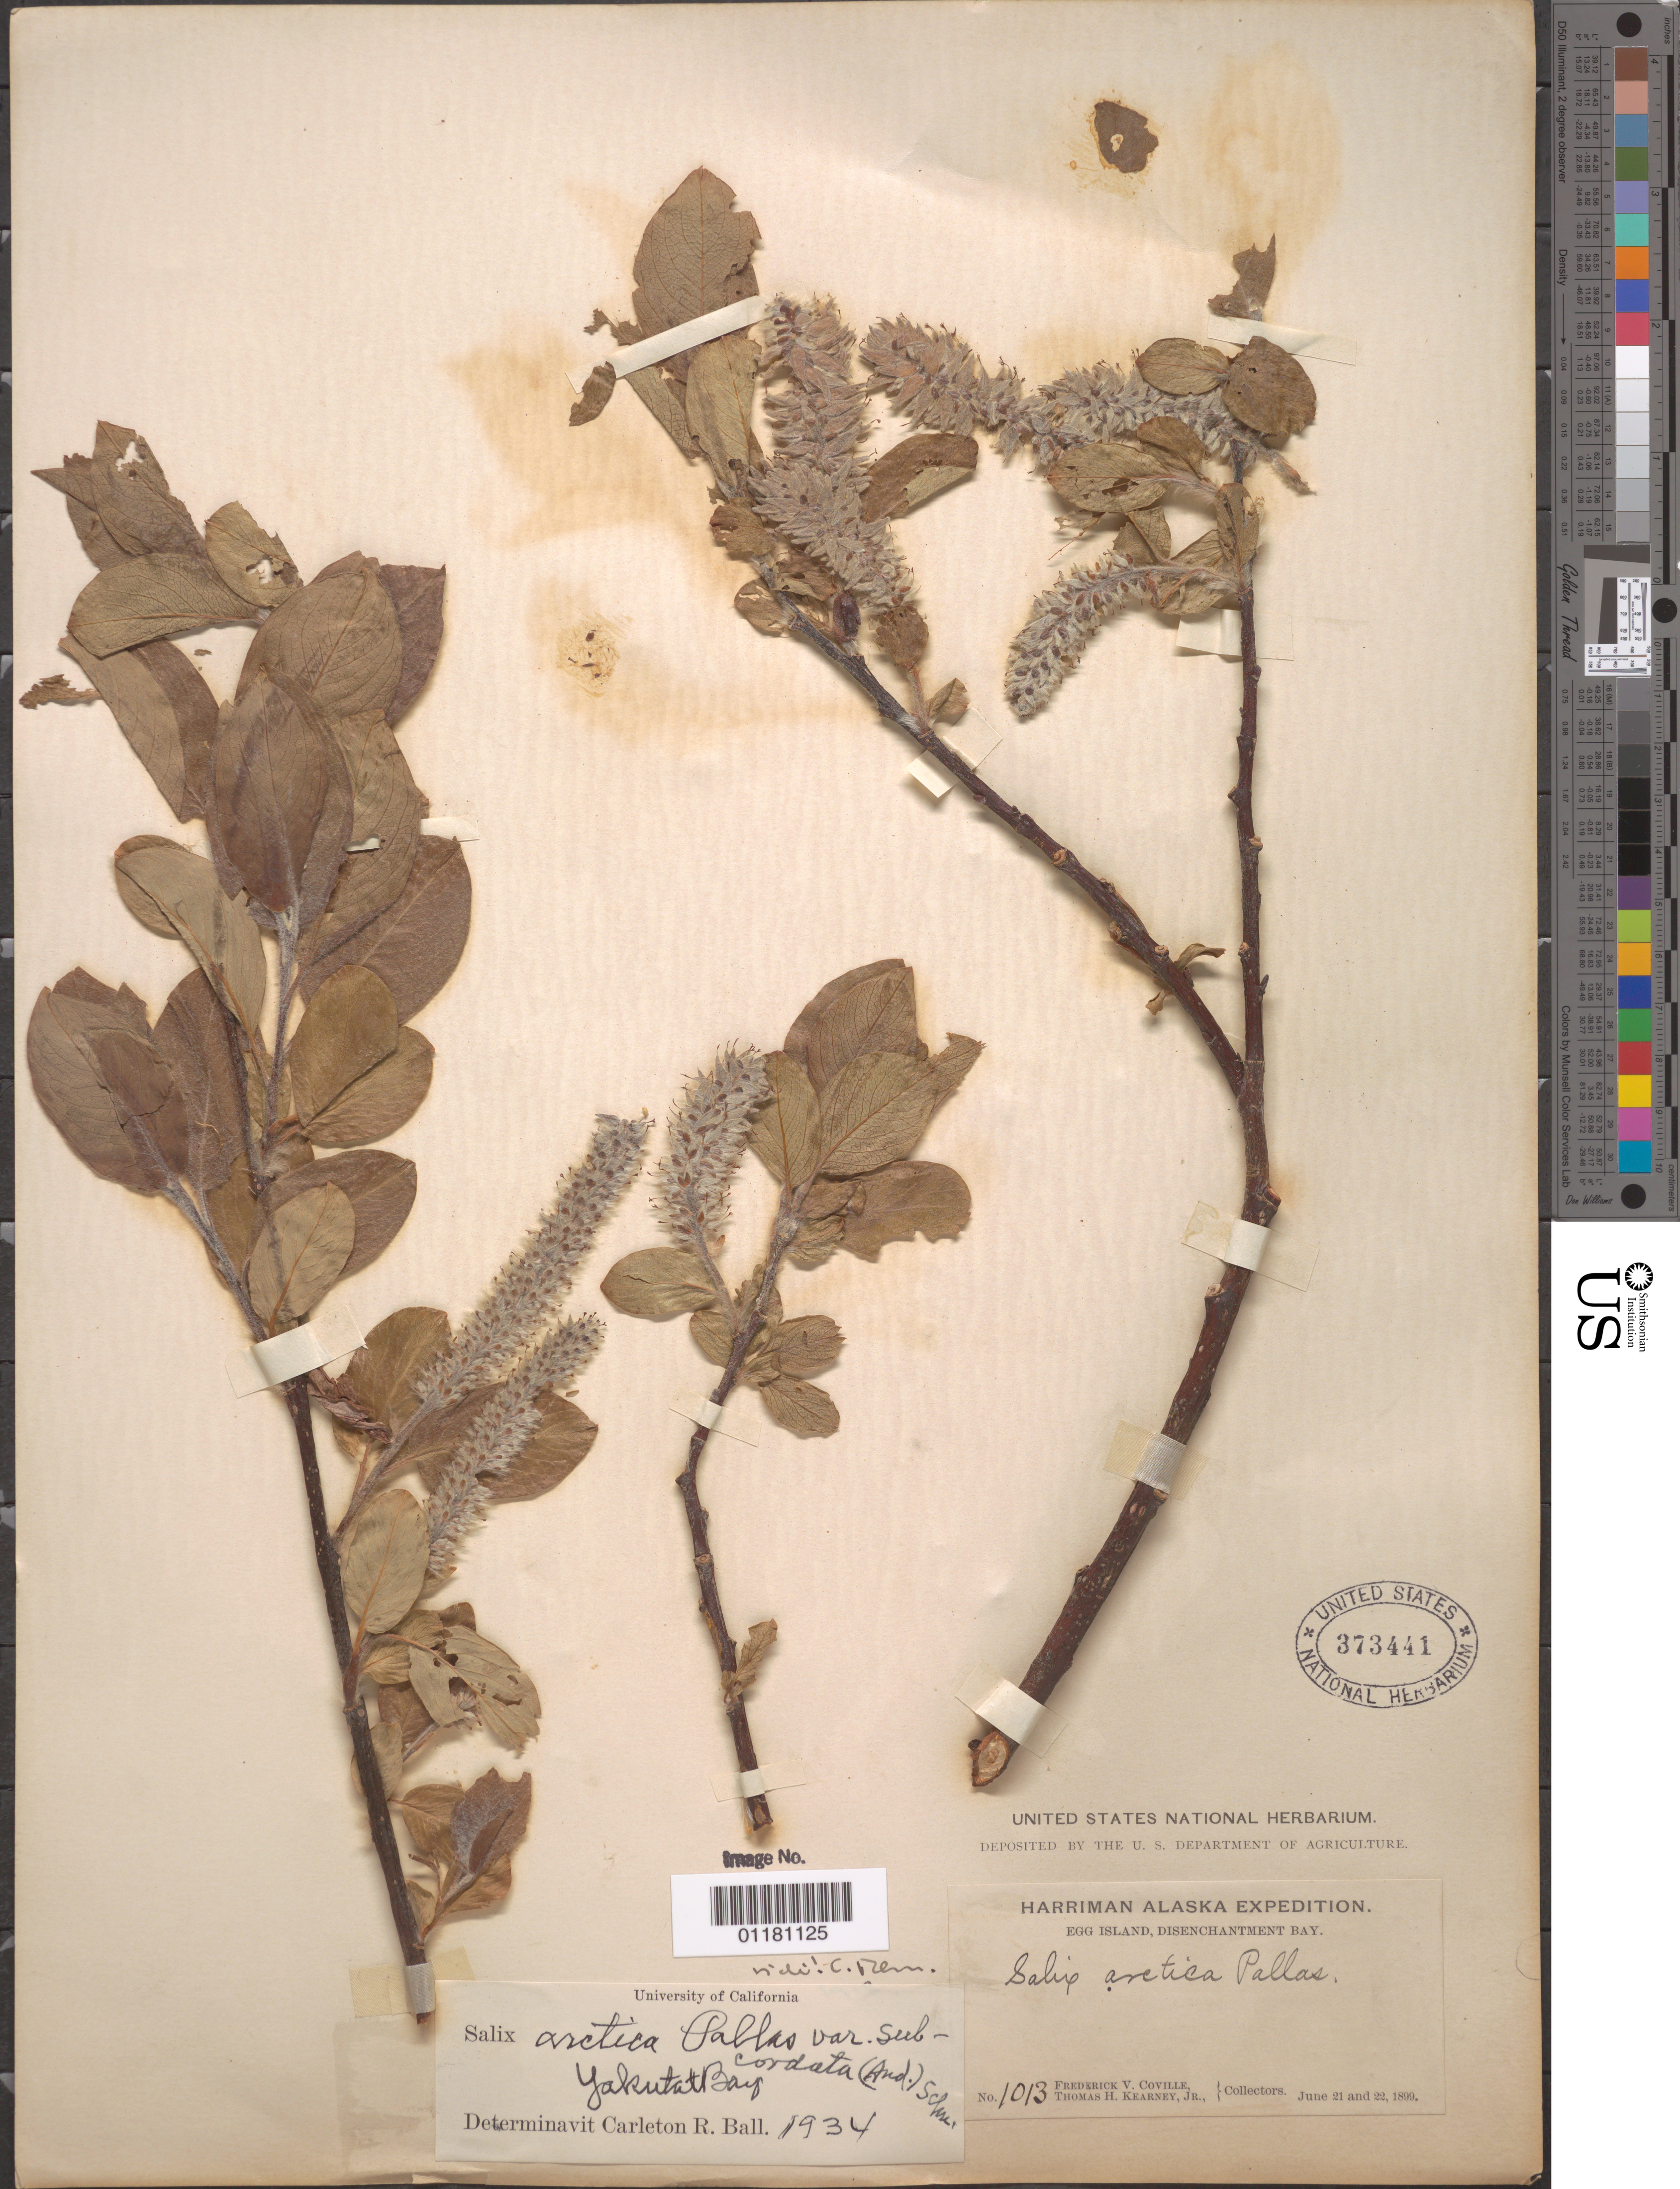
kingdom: Plantae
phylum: Tracheophyta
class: Magnoliopsida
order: Malpighiales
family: Salicaceae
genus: Salix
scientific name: Salix arctica var. subcordata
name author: C.K. Schneid.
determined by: Ball, C. R.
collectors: F. V. Coville & T. H. Kearney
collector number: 1013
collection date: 1899-06-21/1899-06-22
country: United States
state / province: Alaska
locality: Egg Island, Disenchantment Bay.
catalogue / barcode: US 373441